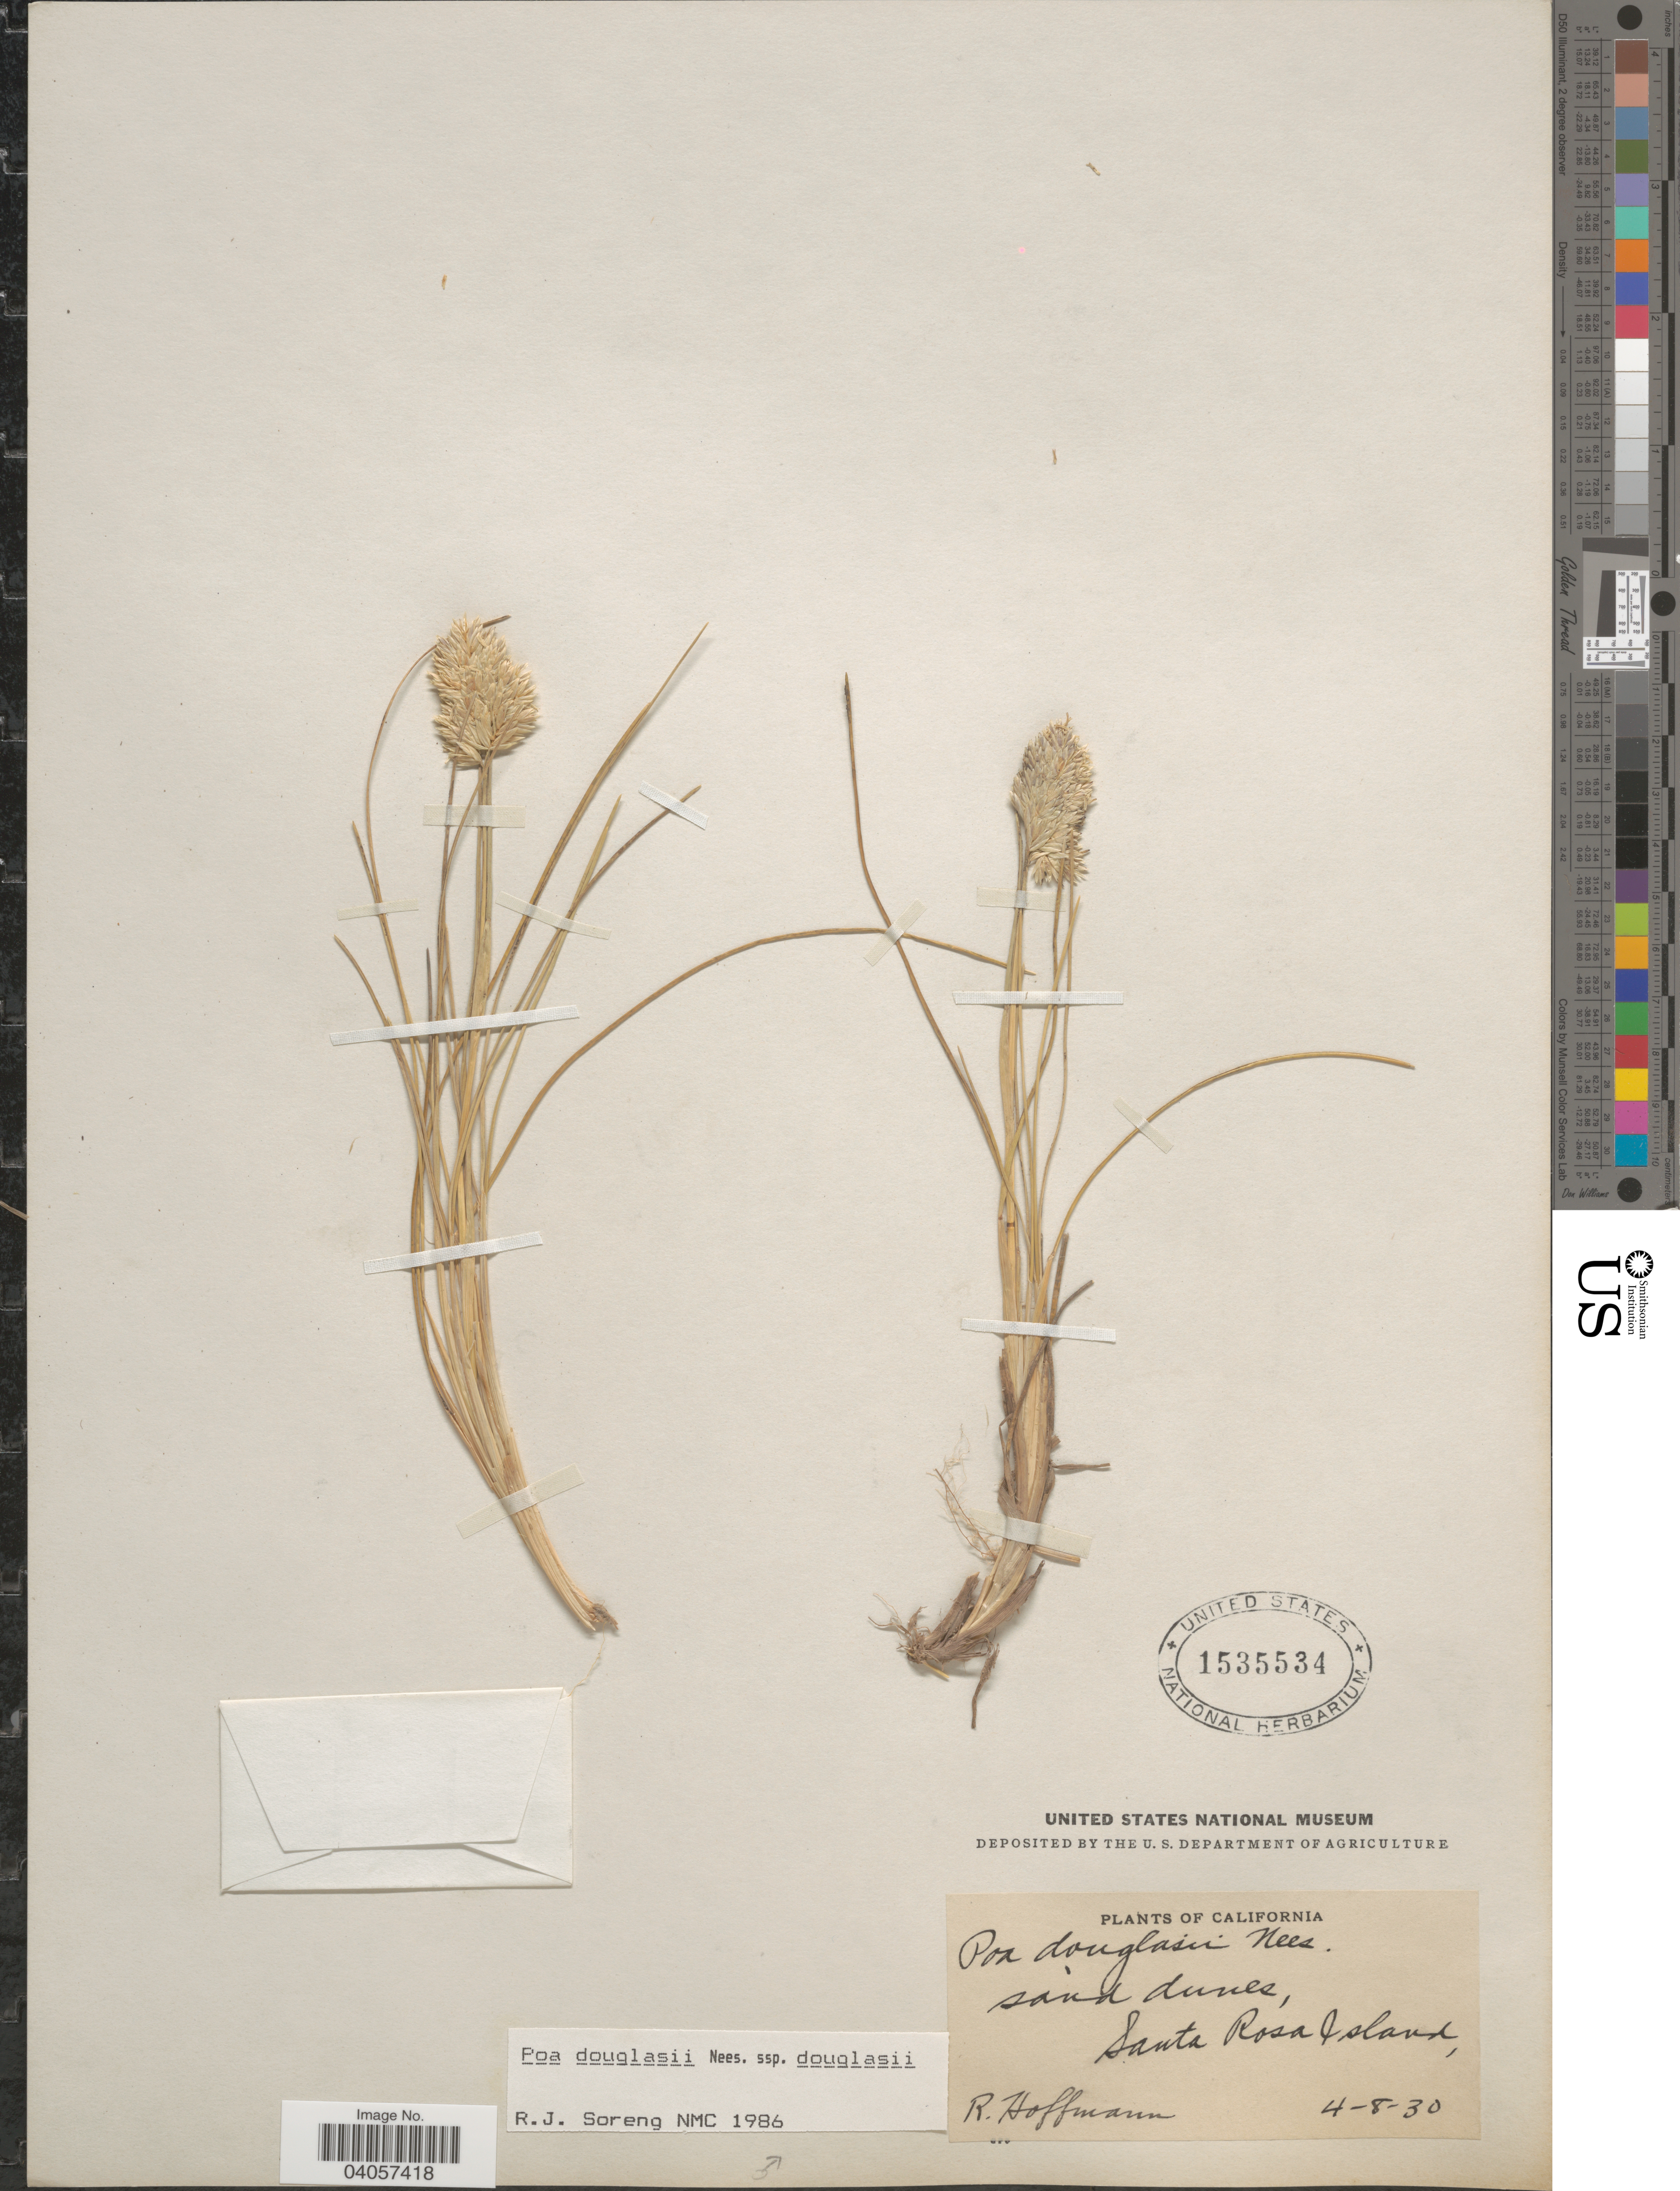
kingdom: Plantae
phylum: Tracheophyta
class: Liliopsida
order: Poales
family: Poaceae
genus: Poa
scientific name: Poa douglasii subsp. douglasii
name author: Nees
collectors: R. Hoffmann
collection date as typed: Transcribed d/m/y: 8/4/30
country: United States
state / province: California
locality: Sand dunes, Santa Rosa Island.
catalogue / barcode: US 1535534